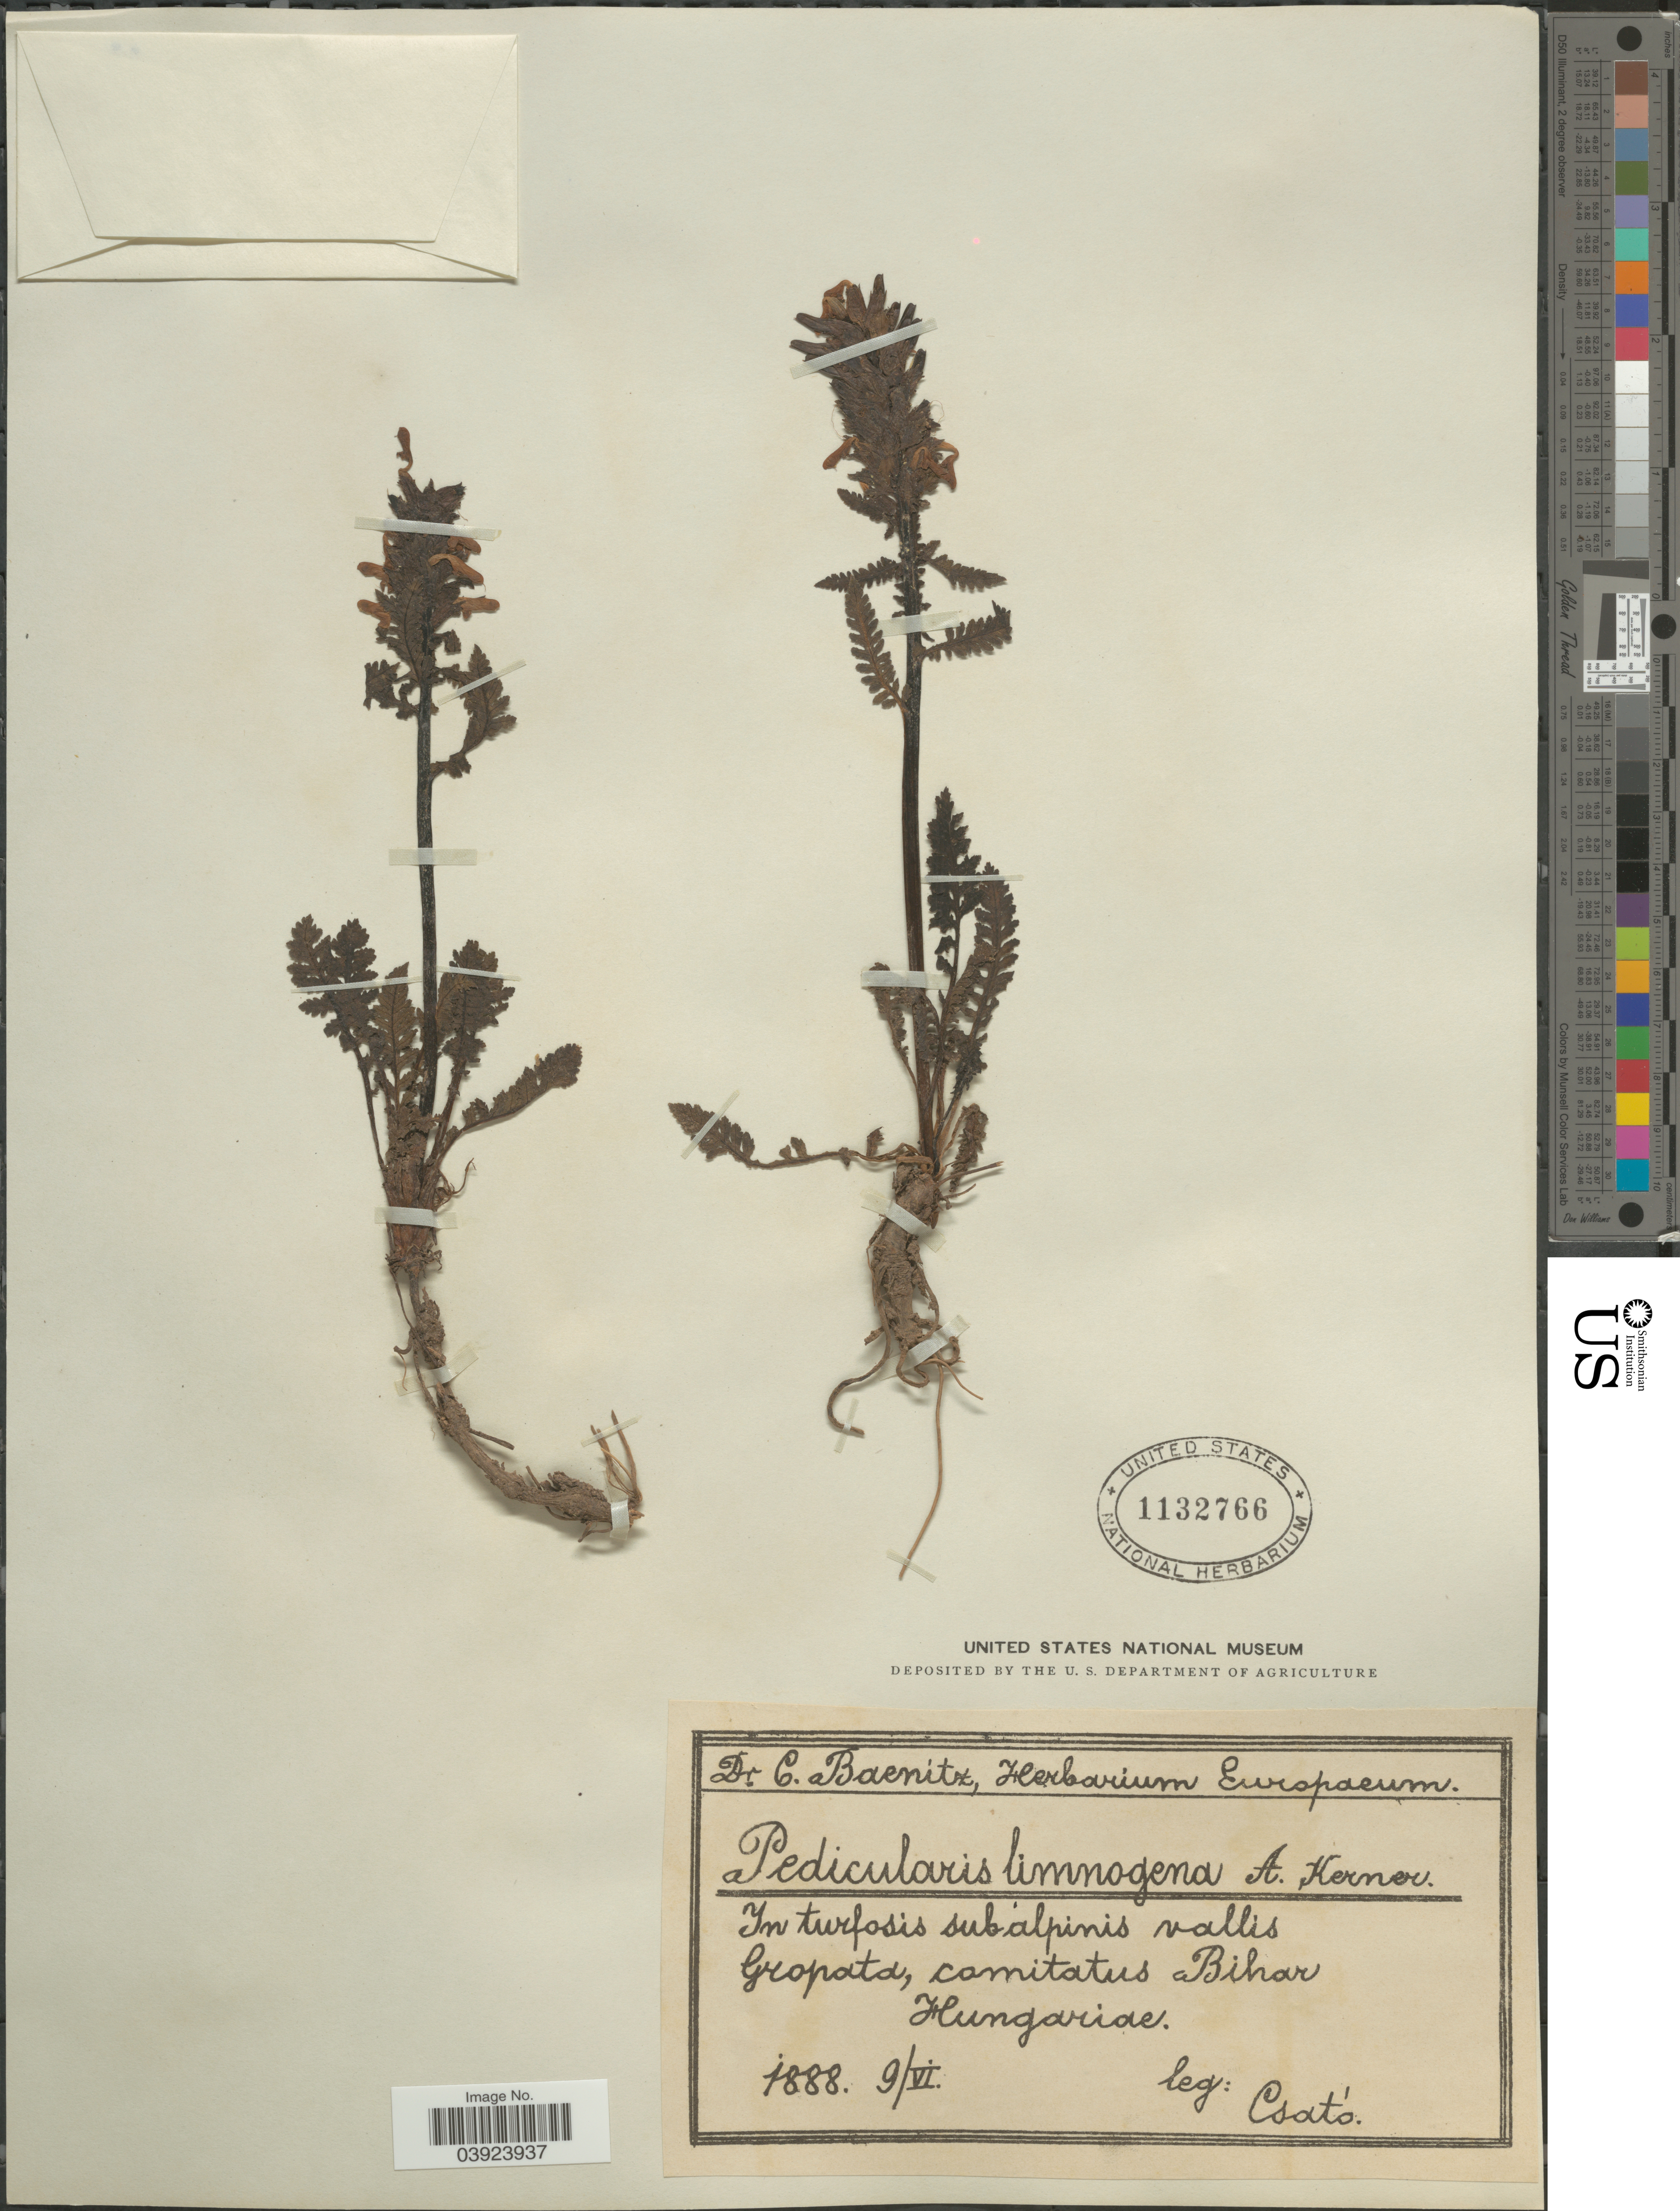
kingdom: Plantae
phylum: Tracheophyta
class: Magnoliopsida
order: Lamiales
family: Orobanchaceae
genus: Pedicularis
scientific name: Pedicularis limnogena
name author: A. Kern.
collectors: Csató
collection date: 1888-06-09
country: Hungary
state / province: Hajdú-Bihar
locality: In turfosis subalpinis vallis Gropata, comitatus Bihar.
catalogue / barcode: US 1132766